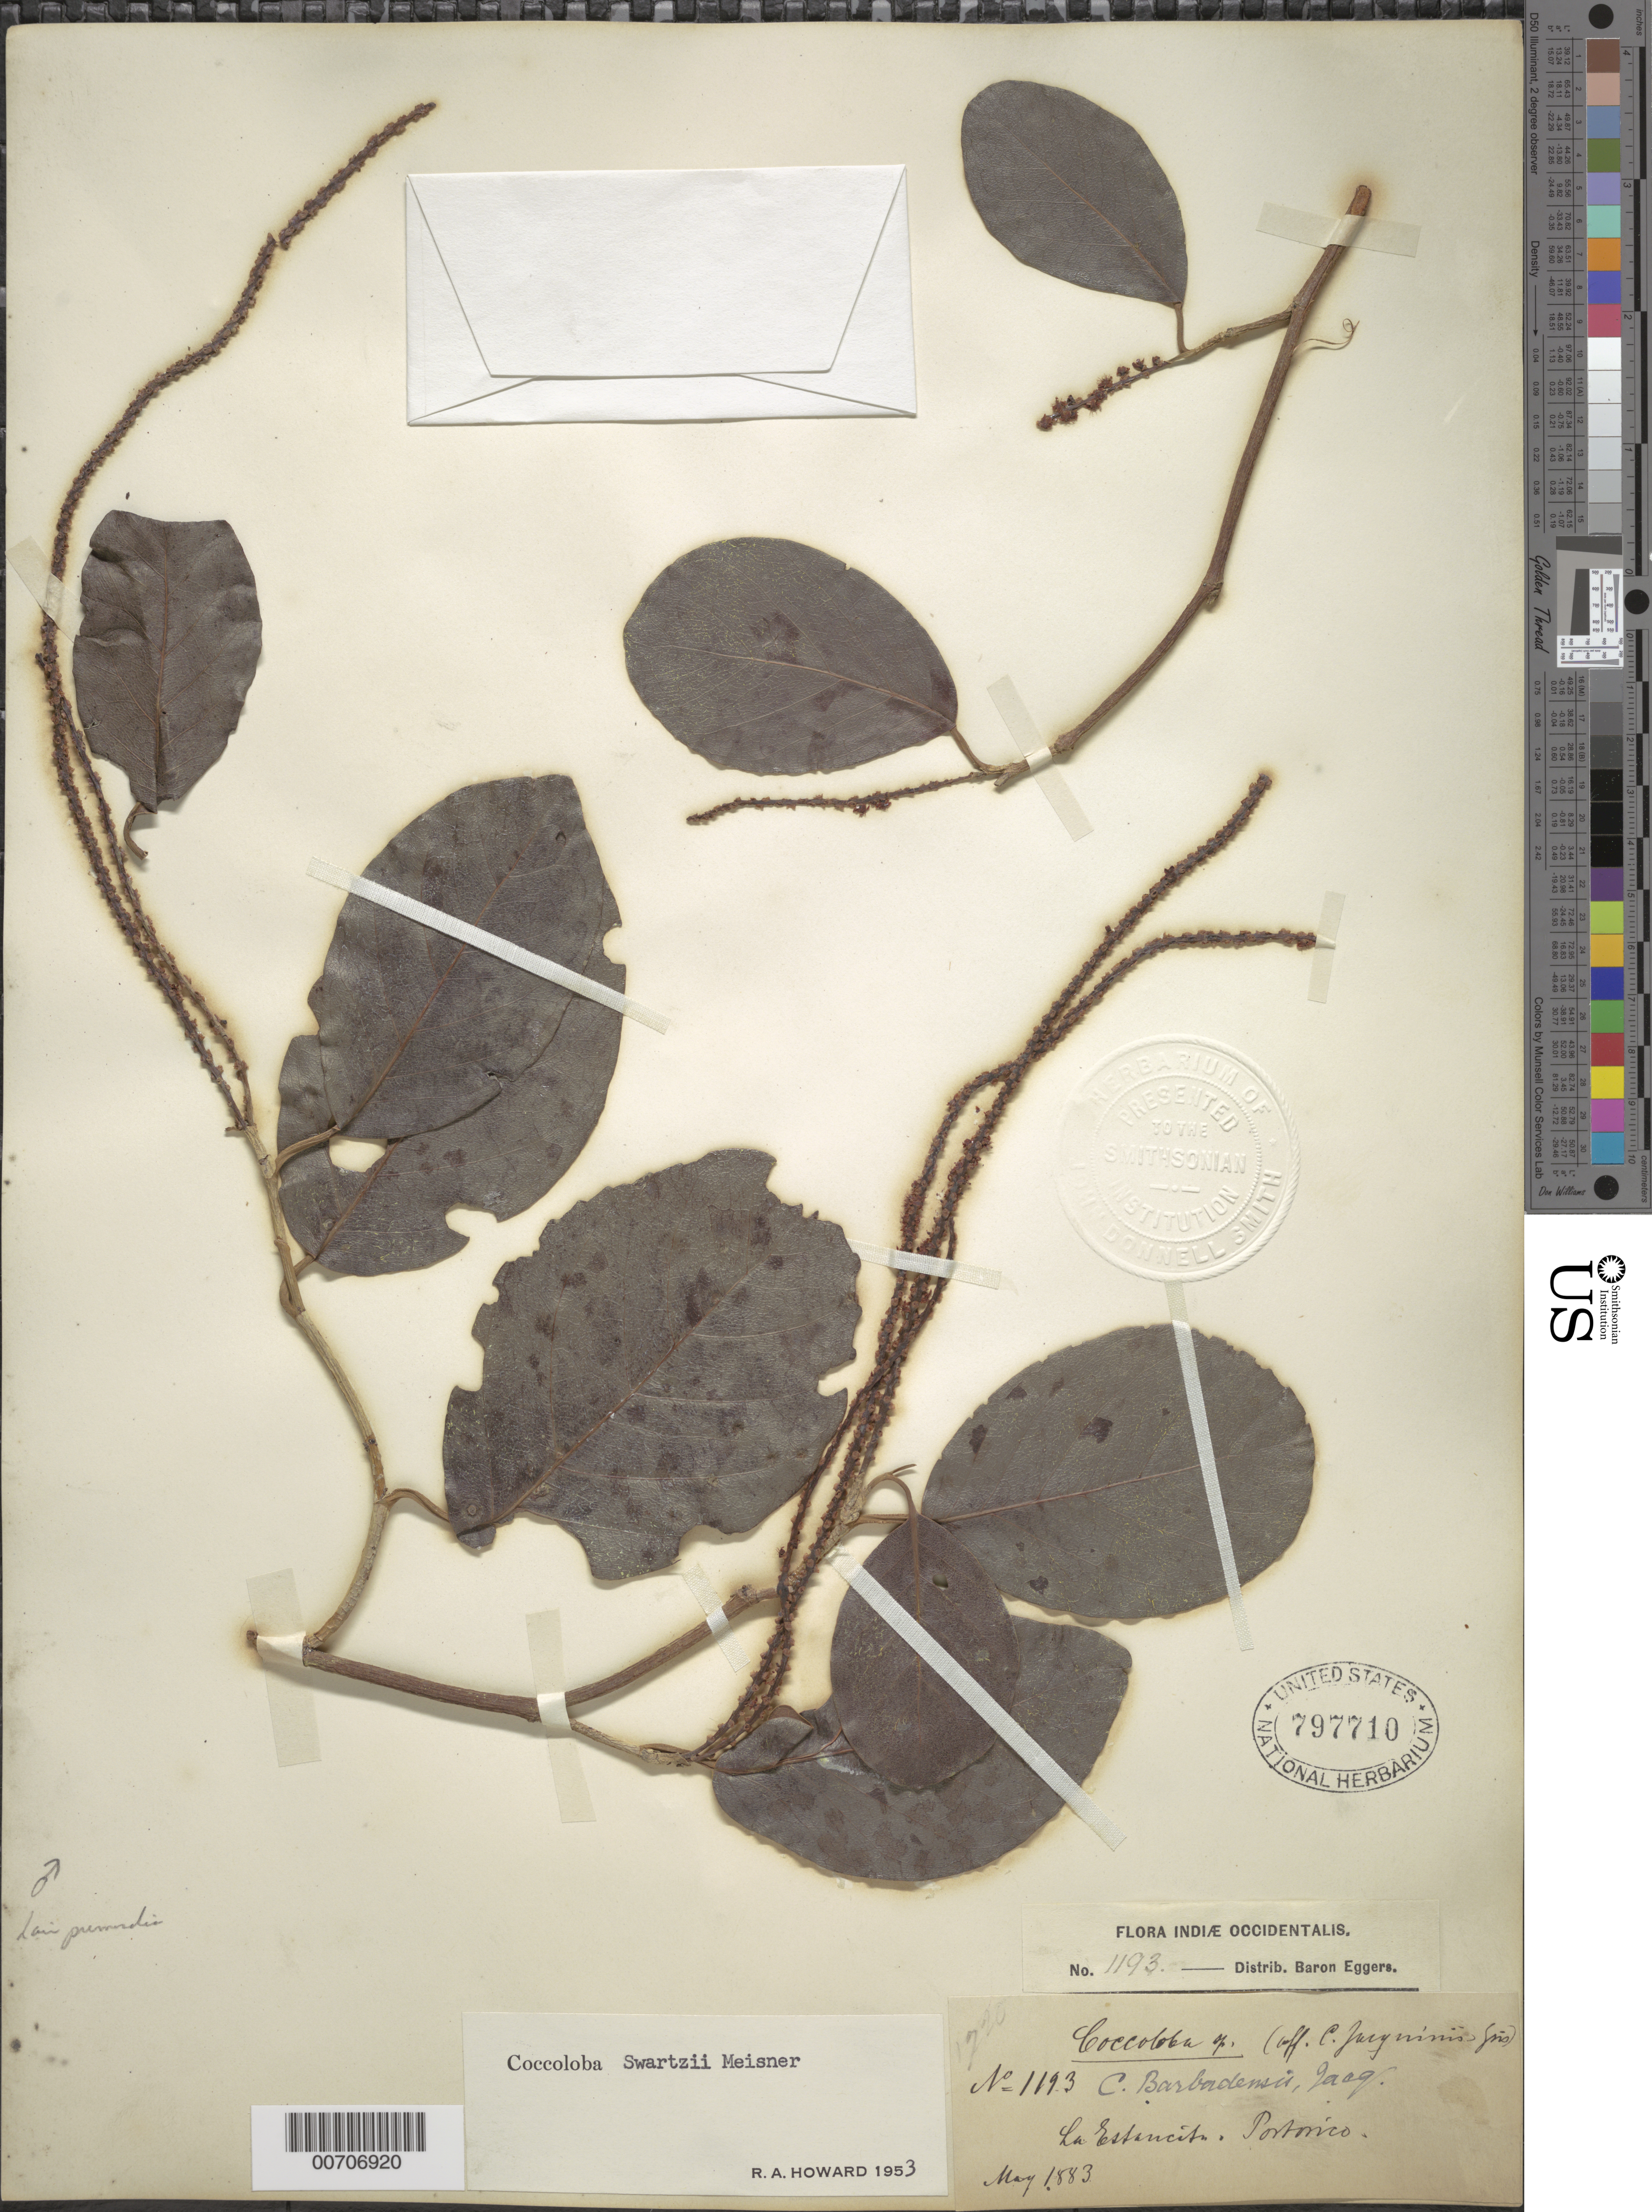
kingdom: Plantae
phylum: Tracheophyta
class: Magnoliopsida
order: Caryophyllales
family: Polygonaceae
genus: Coccoloba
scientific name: Coccoloba swartzii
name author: Meisn.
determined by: Howard, R. A.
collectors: H. F. A. von Eggers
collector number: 1193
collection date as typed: May 1883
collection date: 1883-05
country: Puerto Rico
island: Greater Antilles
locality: La Estaucism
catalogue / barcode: US 797710